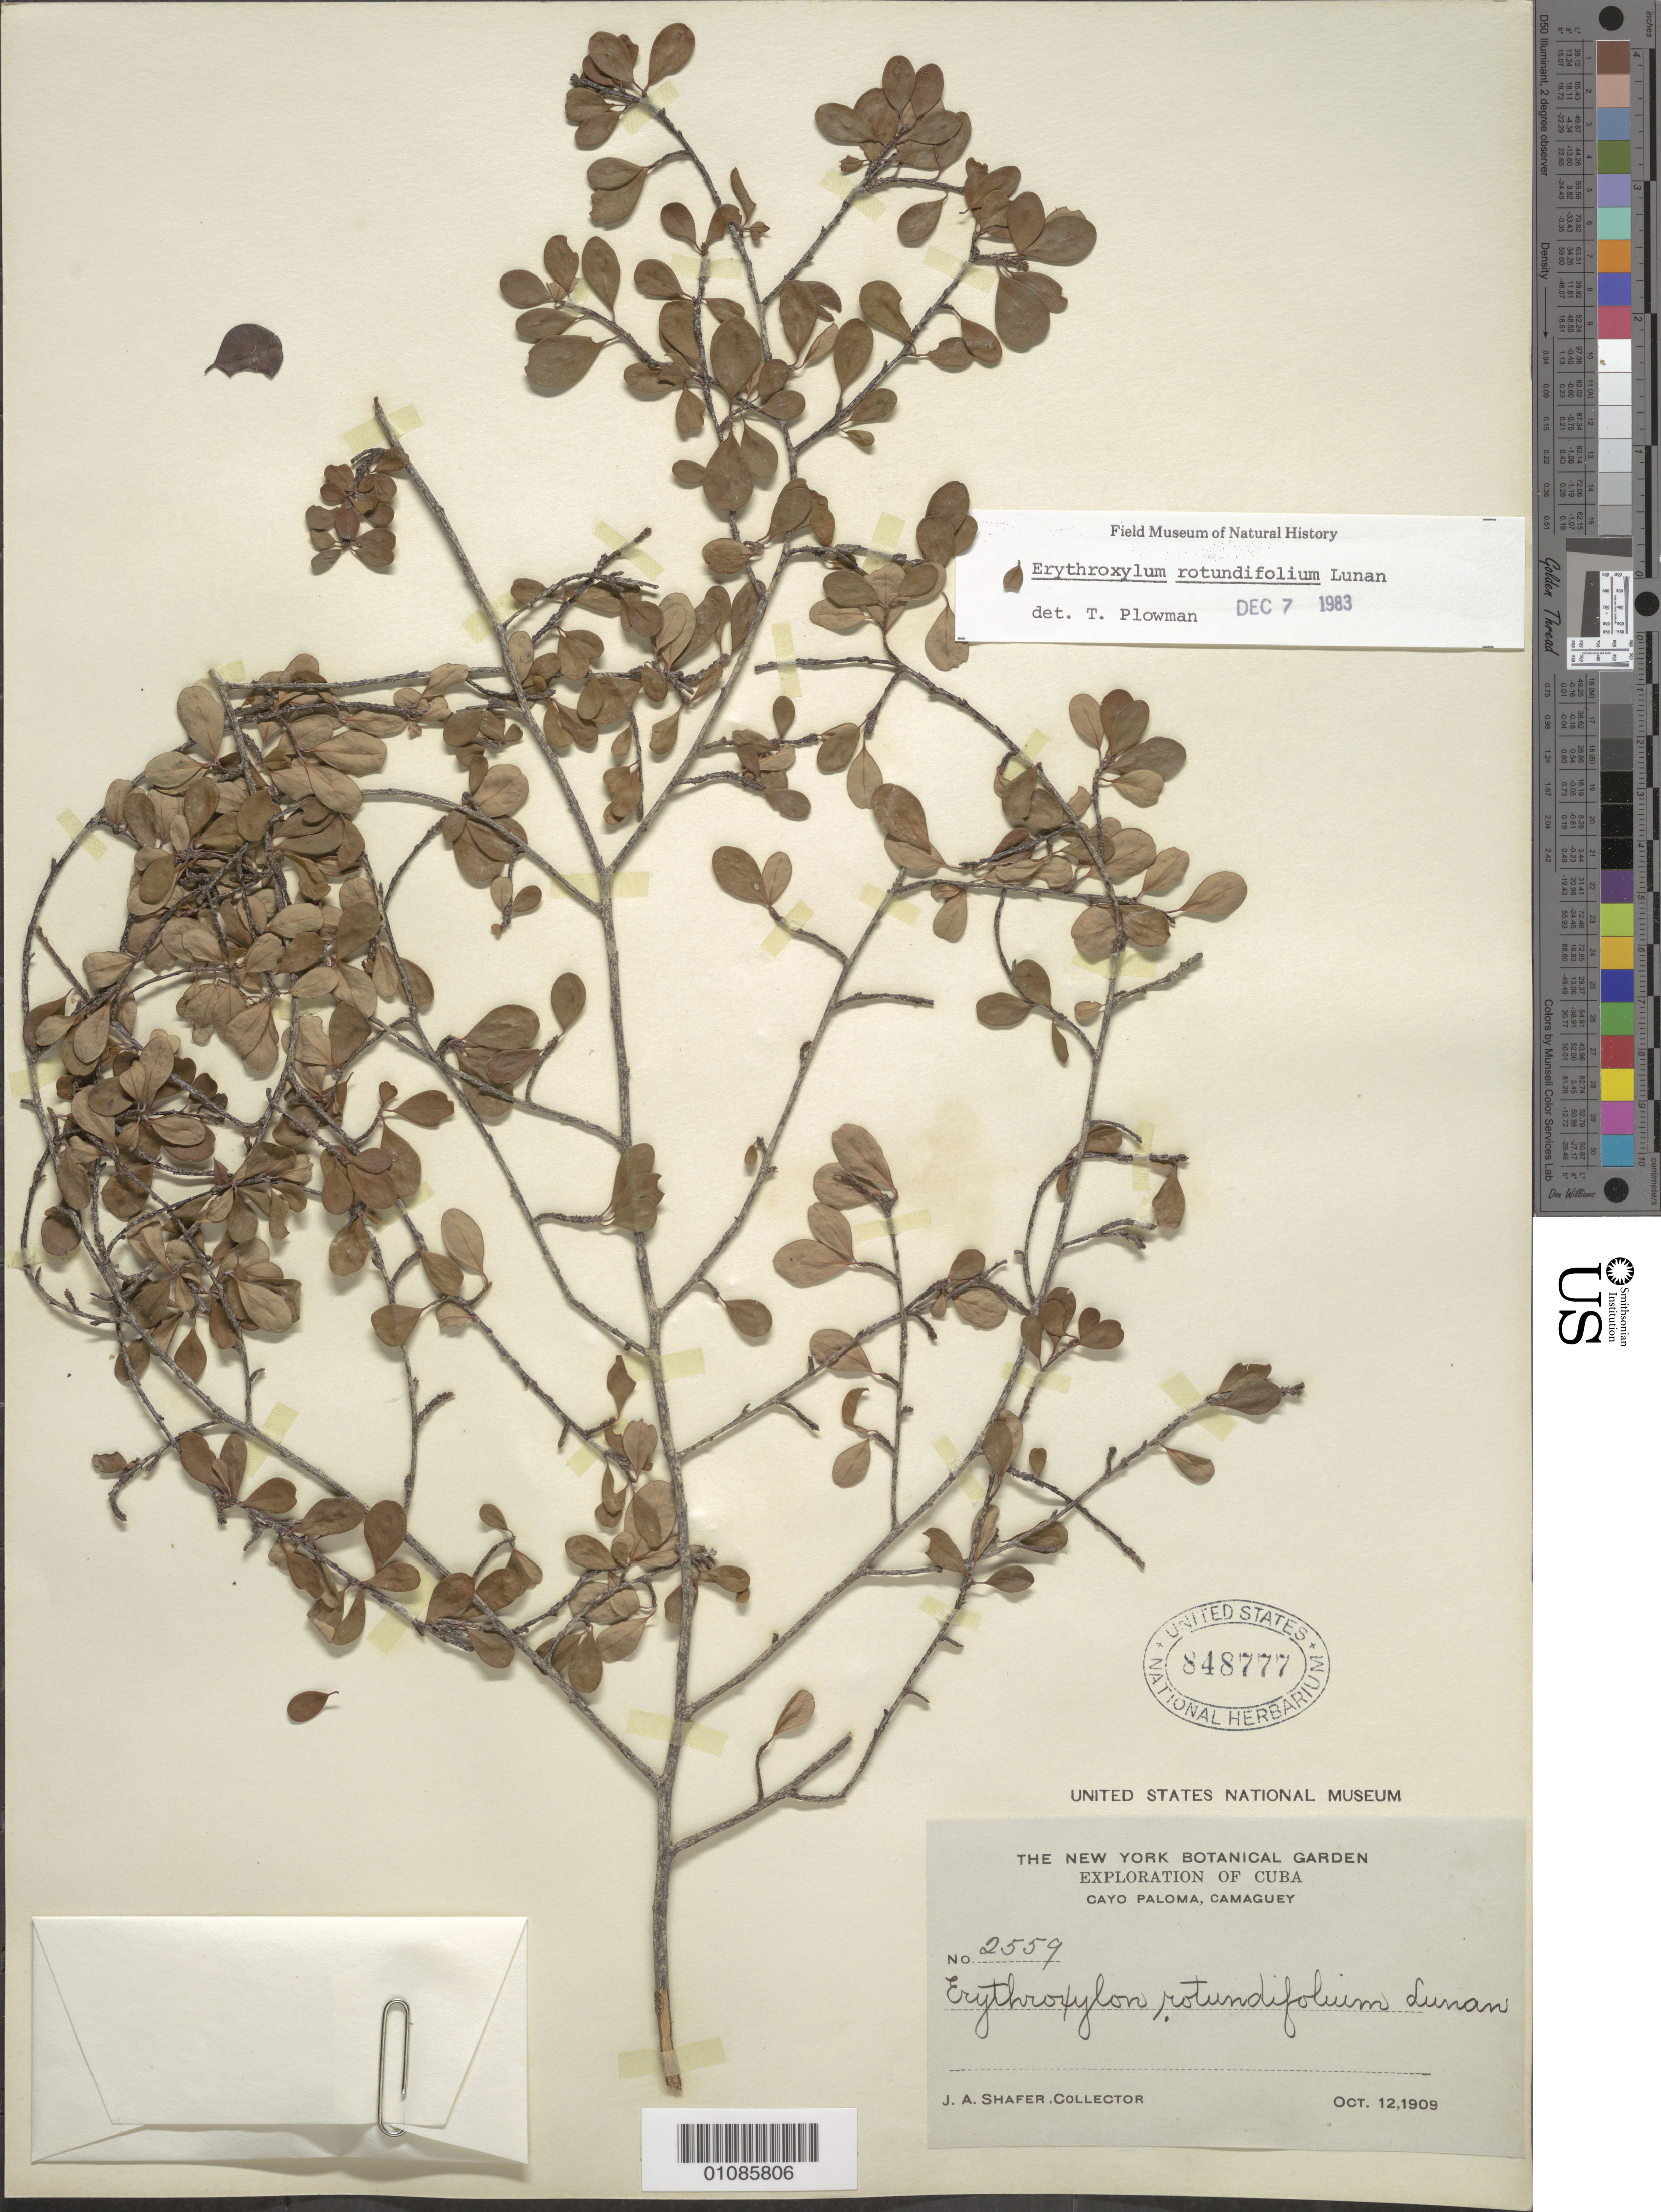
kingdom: Plantae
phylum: Tracheophyta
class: Magnoliopsida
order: Malpighiales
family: Erythroxylaceae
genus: Erythroxylum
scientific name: Erythroxylum rotundifolium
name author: Lunan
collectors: J. A. Shafer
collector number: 2559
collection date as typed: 12 Oct 1909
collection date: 1909-10-12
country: Cuba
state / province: Camagüey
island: Cuba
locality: Cayo paloma, camaguey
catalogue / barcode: US 848777